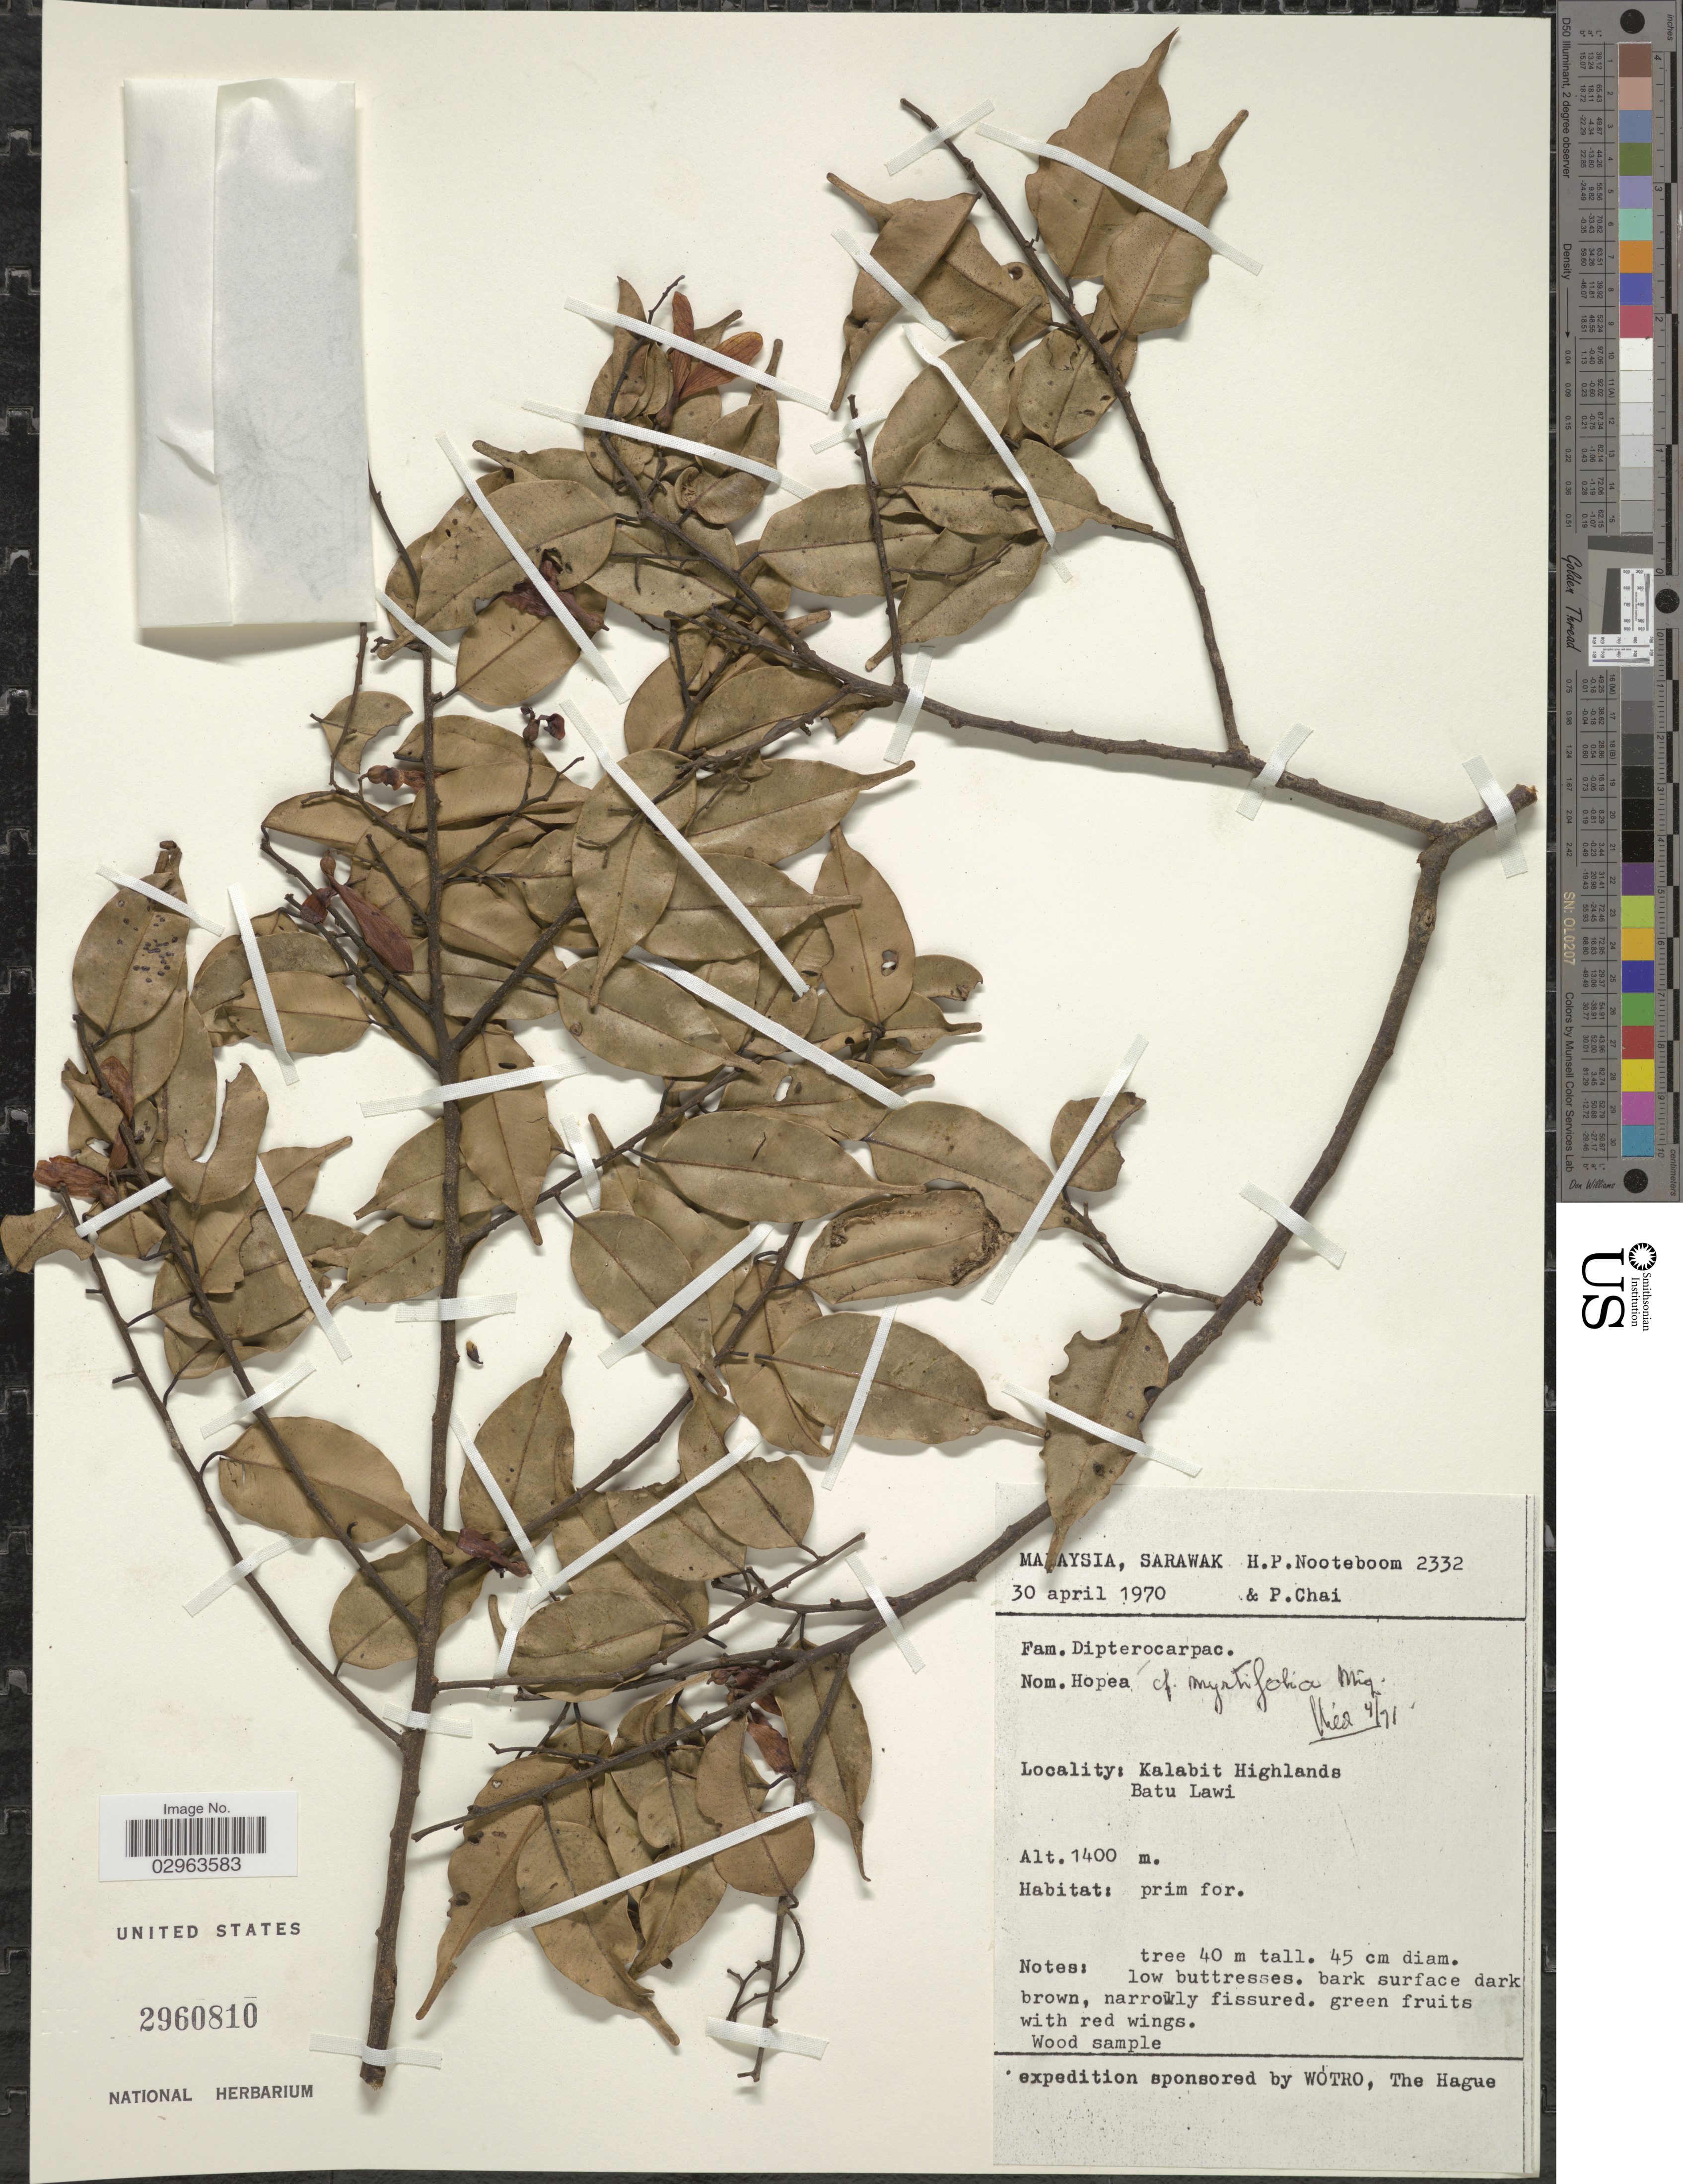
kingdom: Plantae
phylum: Tracheophyta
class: Magnoliopsida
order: Malvales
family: Dipterocarpaceae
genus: Hopea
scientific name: Hopea myrtifolia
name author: Miq.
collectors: H. P. Nooteboom & P. Chai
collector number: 2332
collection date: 1970-04-30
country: Malaysia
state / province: Sarawak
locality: Kalabit Highlands Batu Lawi.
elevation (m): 1400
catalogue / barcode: US 2960810